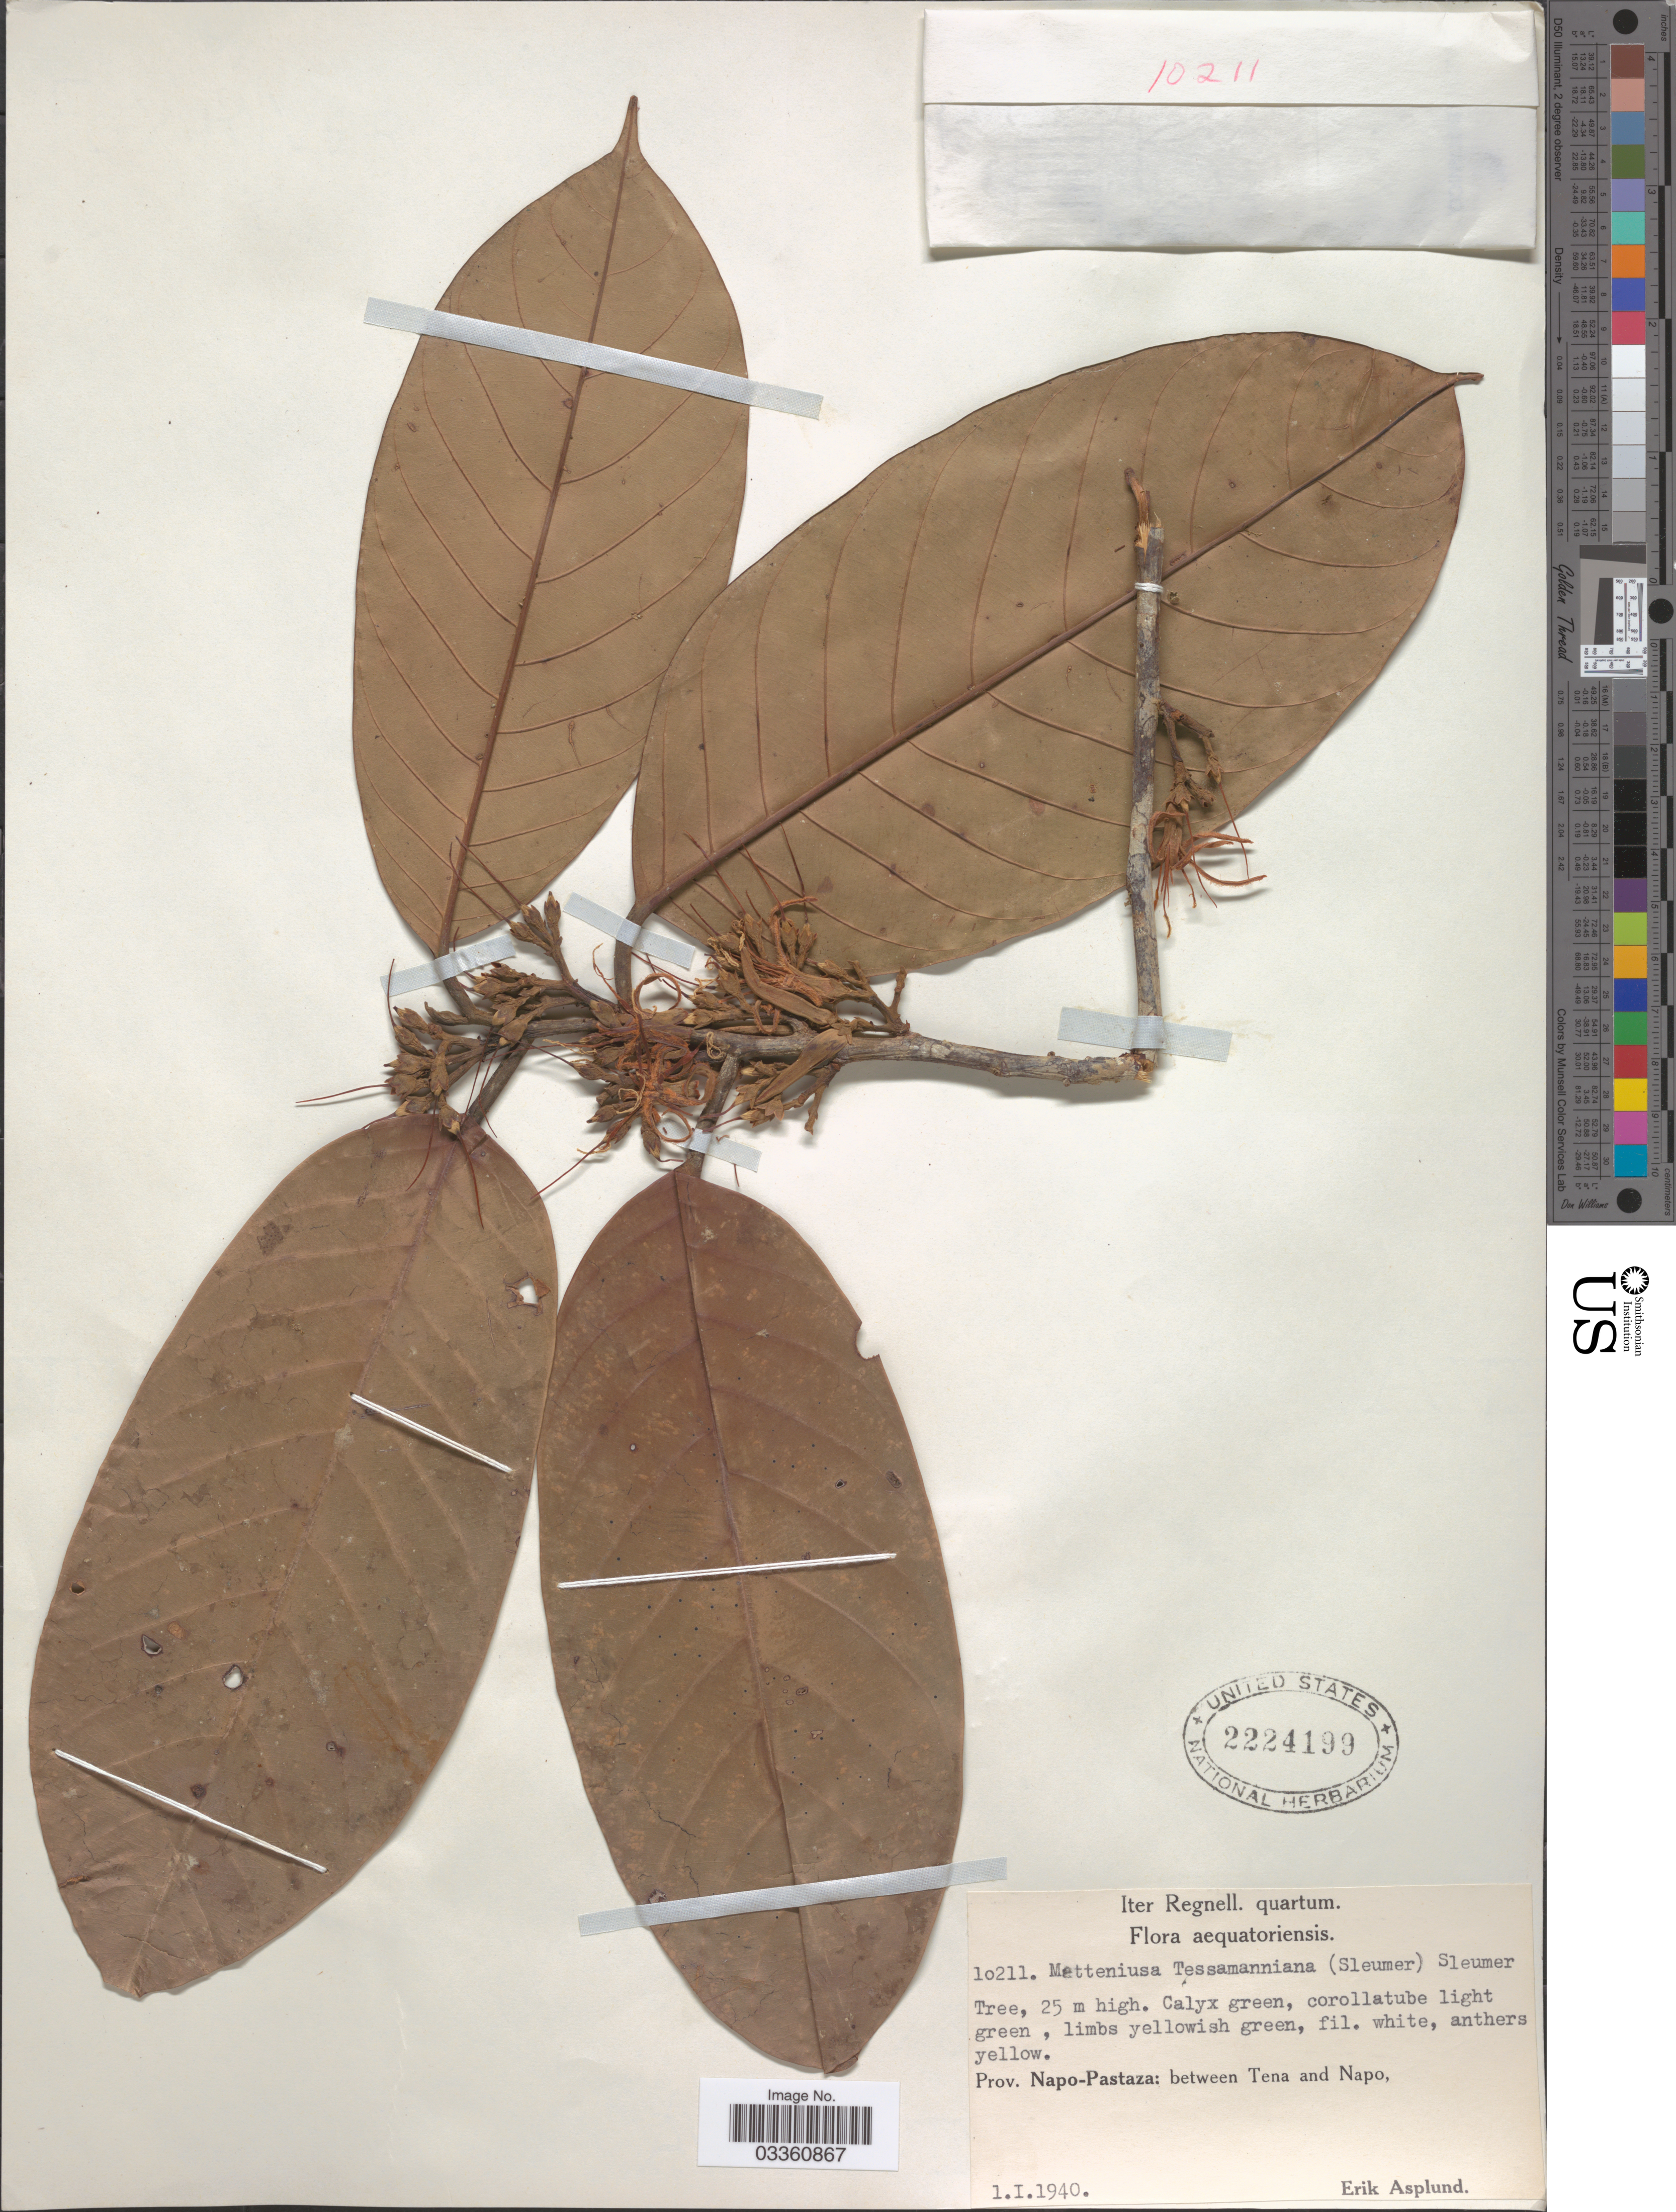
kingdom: Plantae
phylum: Tracheophyta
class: Magnoliopsida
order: Metteniusales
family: Metteniusaceae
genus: Metteniusa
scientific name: Metteniusa tessmanniana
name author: (Sleumer) Sleumer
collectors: E. Asplund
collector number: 10211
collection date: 1940-01-01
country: Ecuador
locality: Aequatoriensis. Prov. Napo-Pastaza: between Tena and Napo.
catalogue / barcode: US 2224199